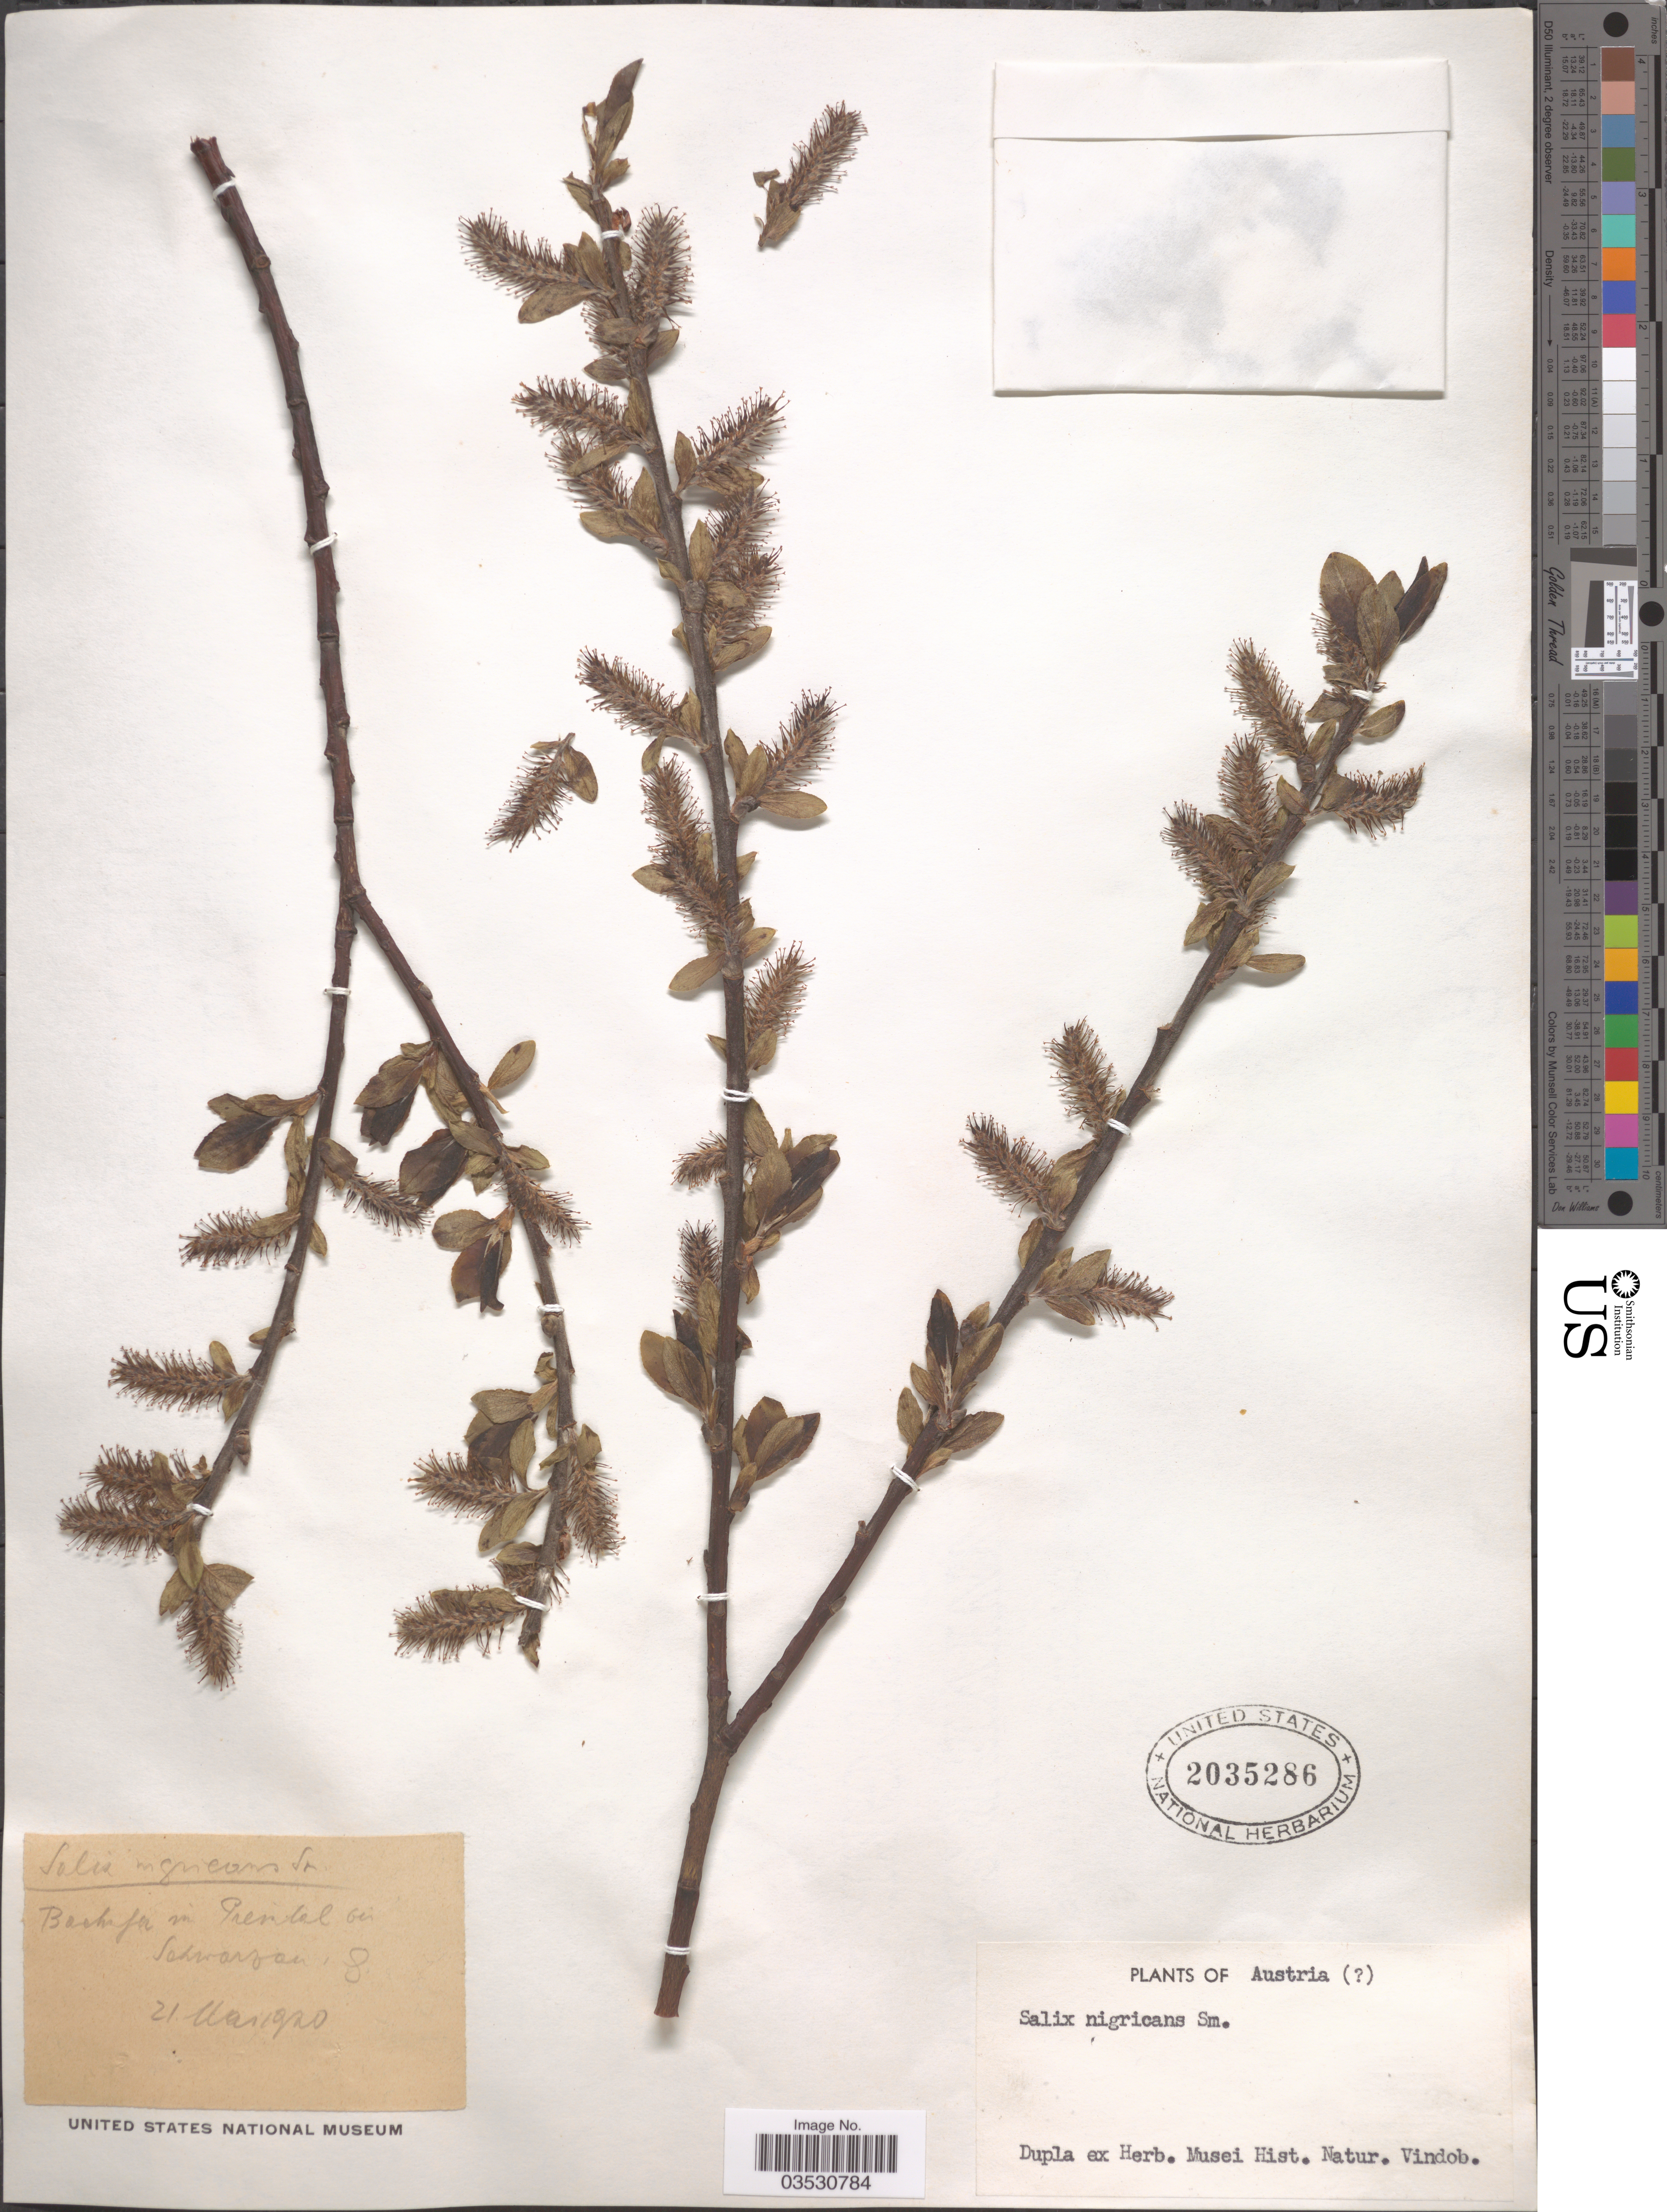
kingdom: Plantae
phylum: Tracheophyta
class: Magnoliopsida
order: Malpighiales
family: Salicaceae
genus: Salix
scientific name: Salix nigricans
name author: Sm.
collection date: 1920-03-21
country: Austria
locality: Bachafer in Prental bei Schwarzen. [interpreted]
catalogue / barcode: US 2035286